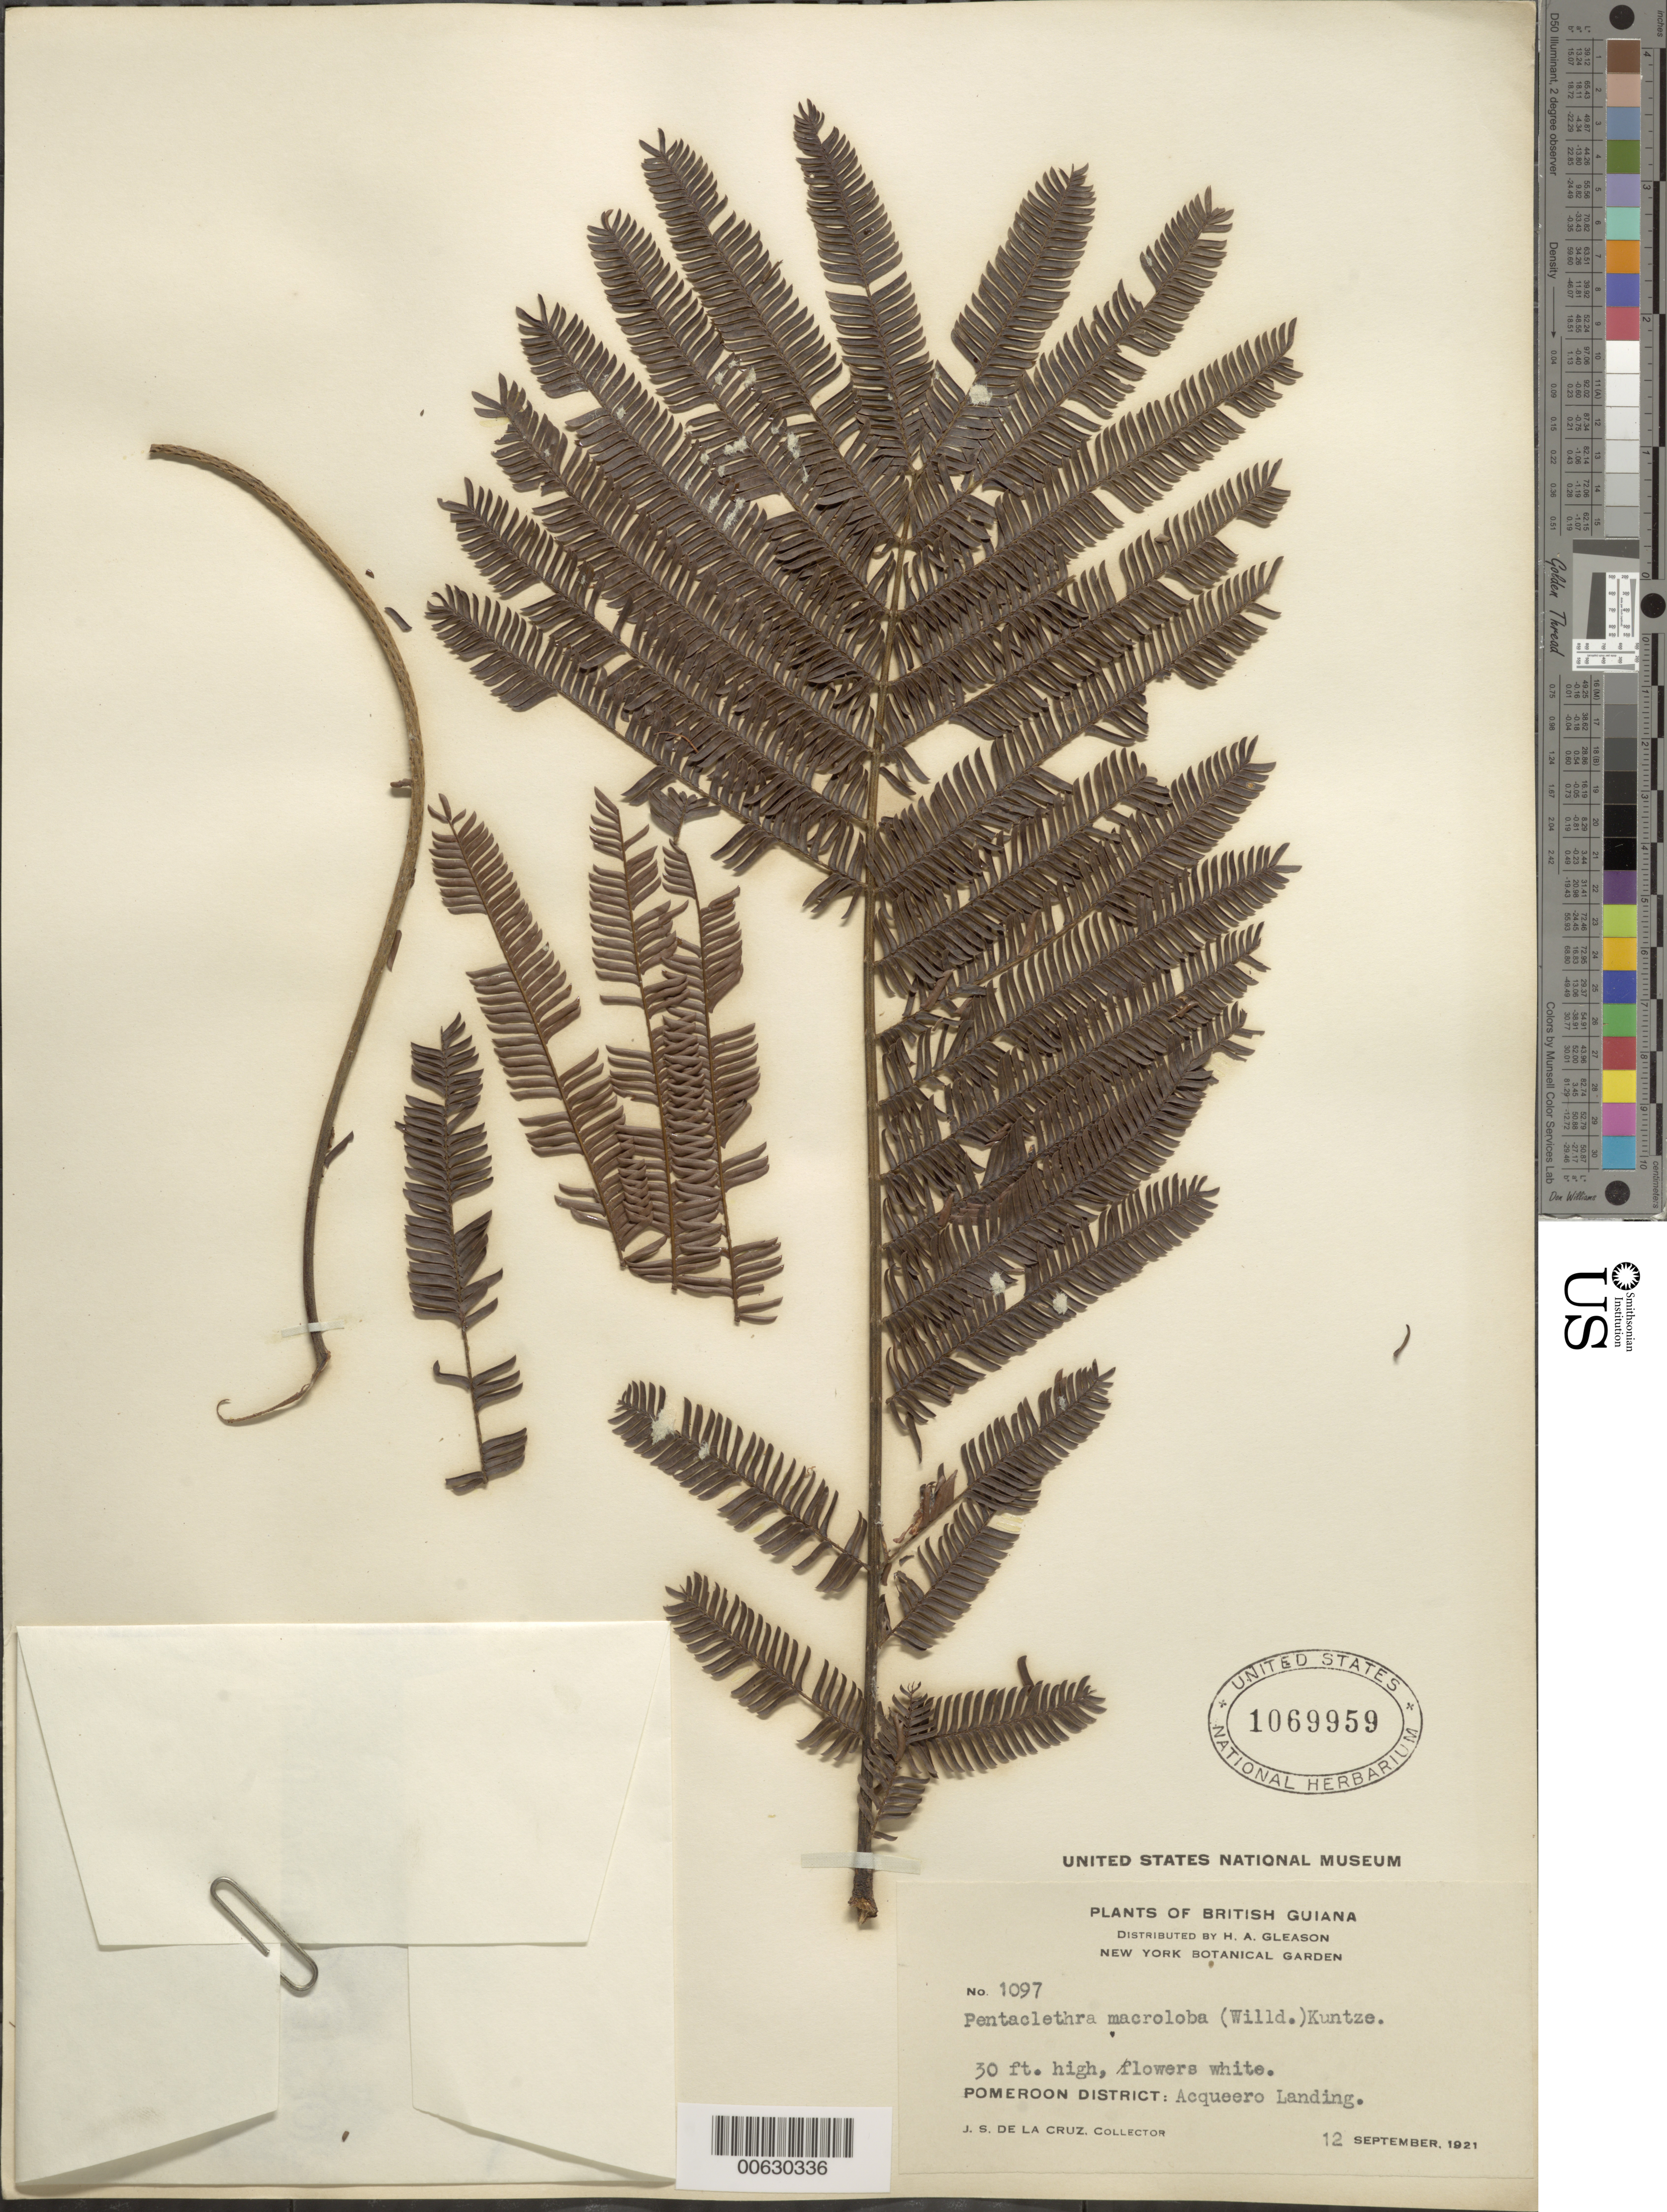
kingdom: Plantae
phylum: Tracheophyta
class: Magnoliopsida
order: Fabales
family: Fabaceae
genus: Pentaclethra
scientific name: Pentaclethra macroloba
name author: (Willd.) Kuntze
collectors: J. S. de la Cruz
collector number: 1097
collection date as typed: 12-Sep-21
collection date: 1921-09-12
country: Guyana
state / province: Barima-Waini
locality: Acqueero Landing, Pomeroon Dist.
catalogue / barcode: US 1069959